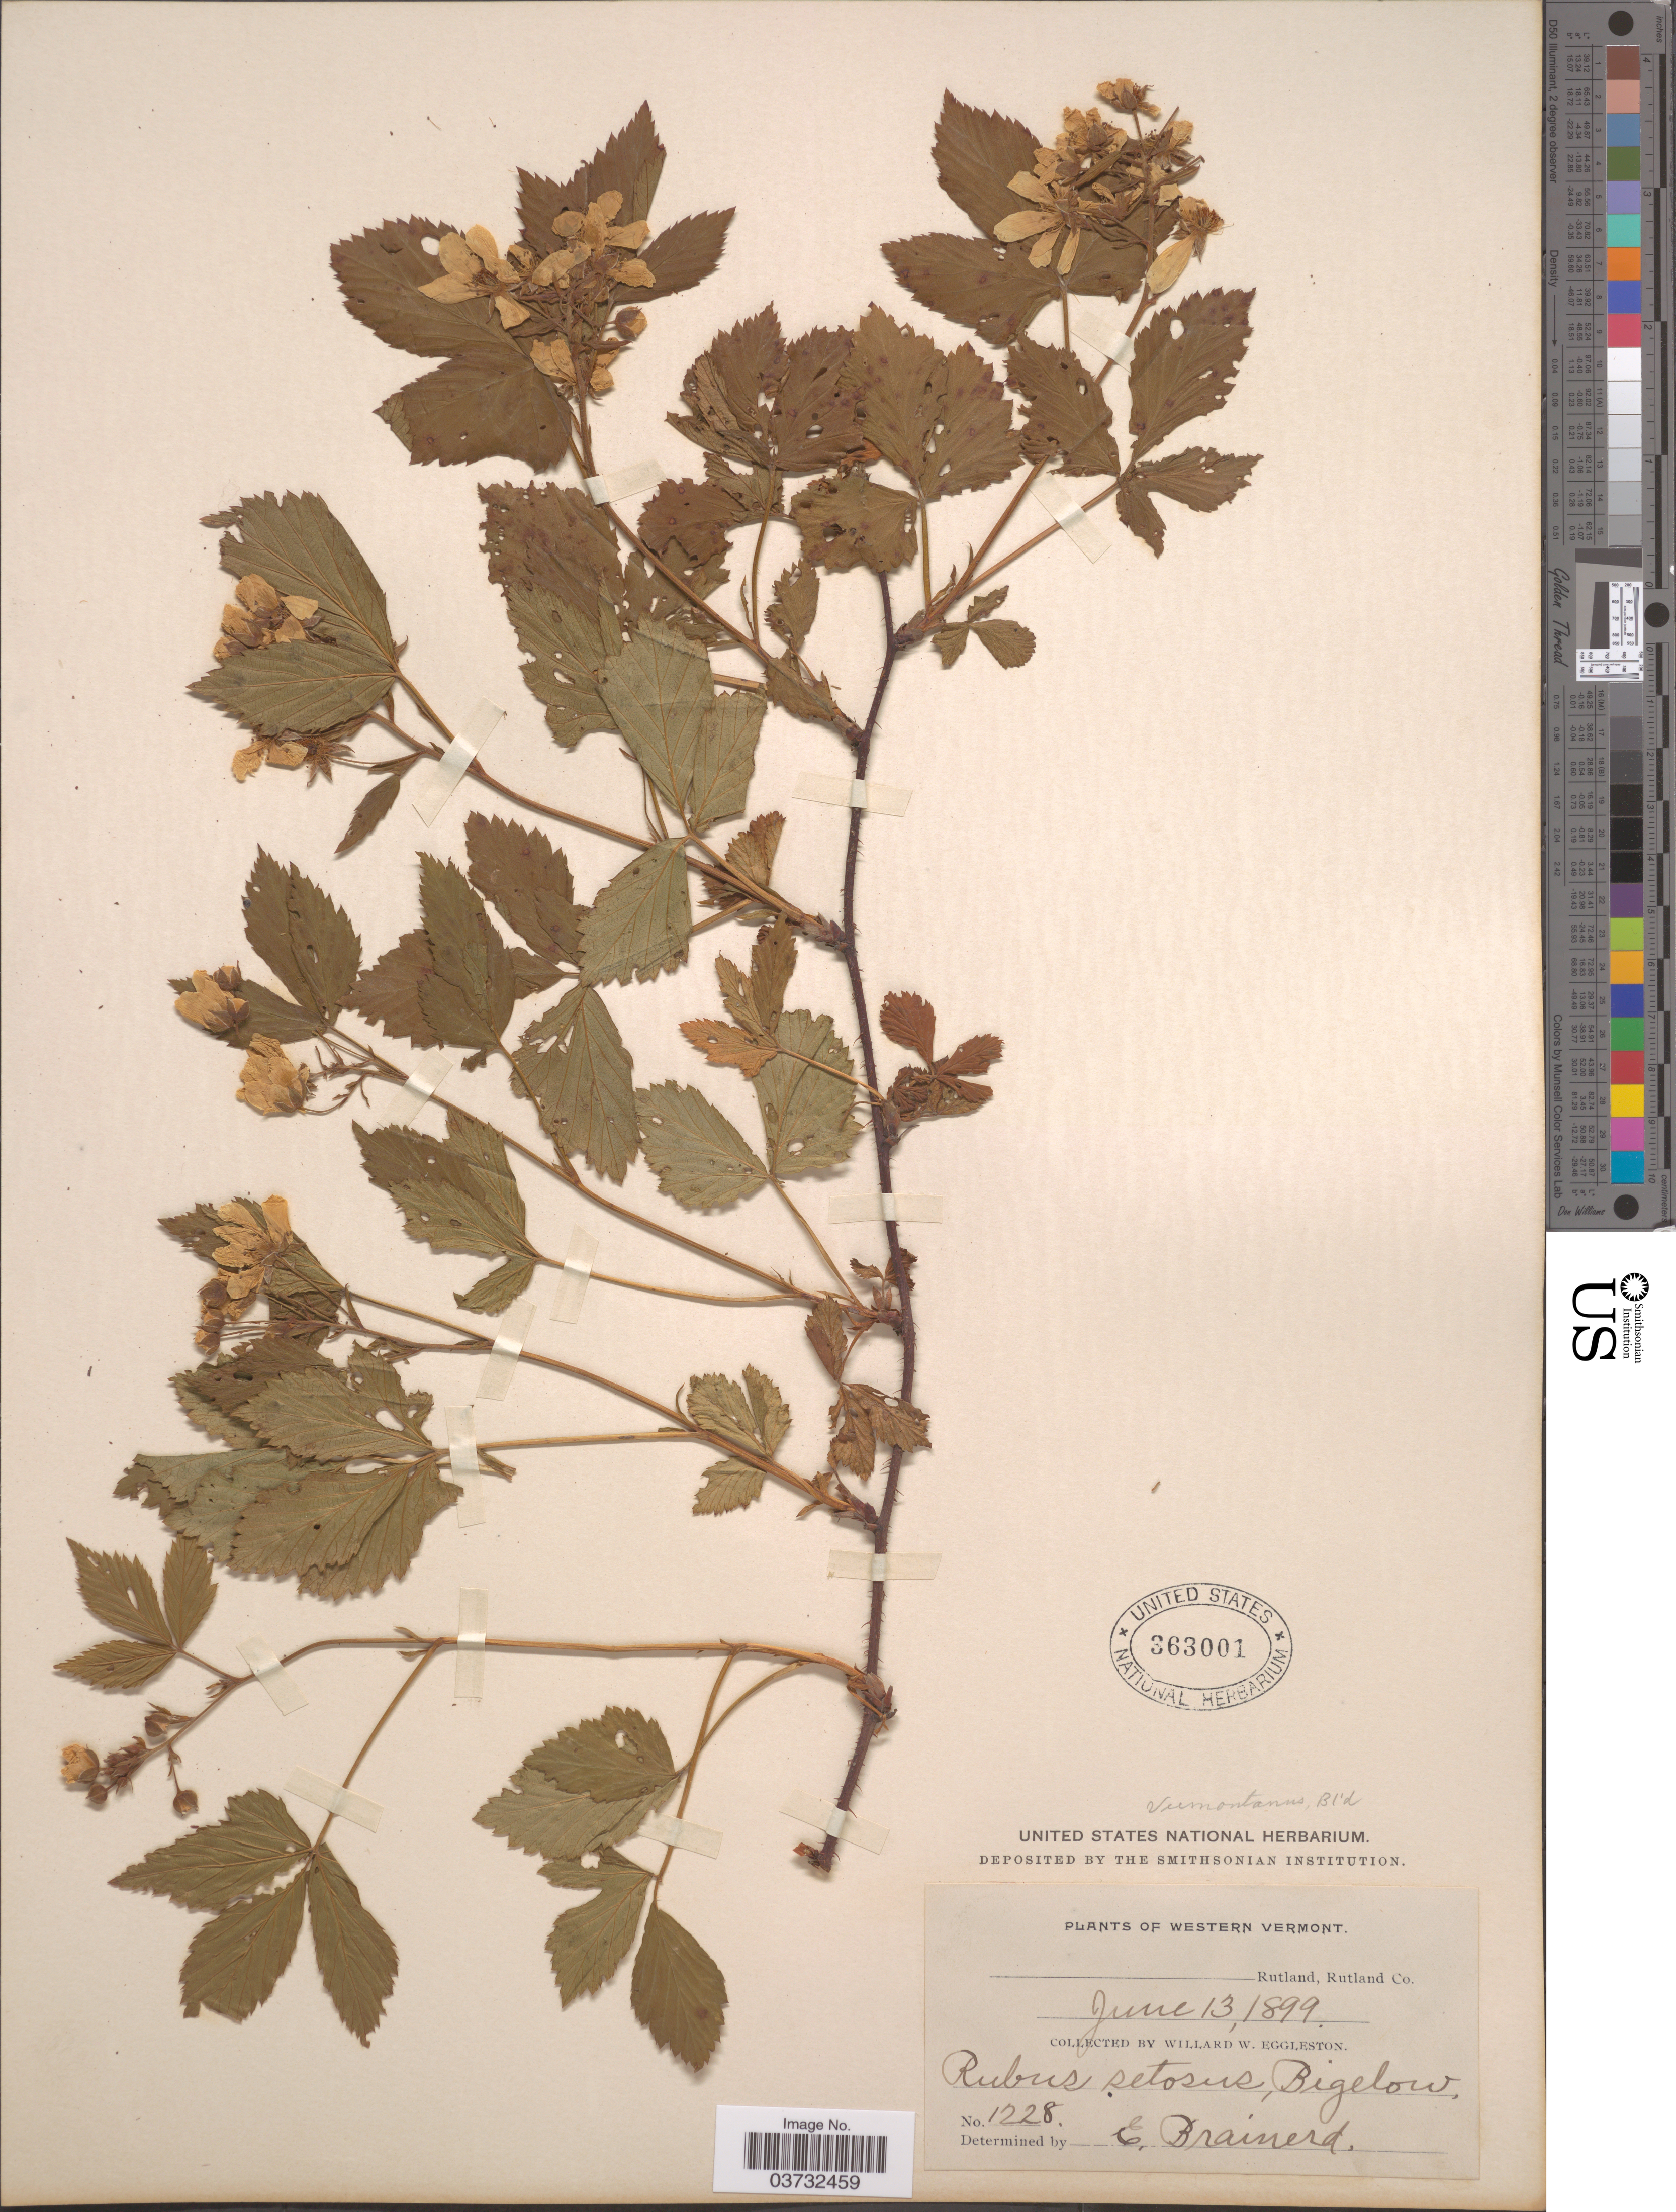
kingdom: Plantae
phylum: Tracheophyta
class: Magnoliopsida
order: Rosales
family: Rosaceae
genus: Rubus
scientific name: Rubus vermontanus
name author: Blanch.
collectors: W. W. Eggleston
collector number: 1228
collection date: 1899-06-13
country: United States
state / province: Vermont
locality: Western Vermont. Rutland, Rutland Co.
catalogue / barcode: US 363001